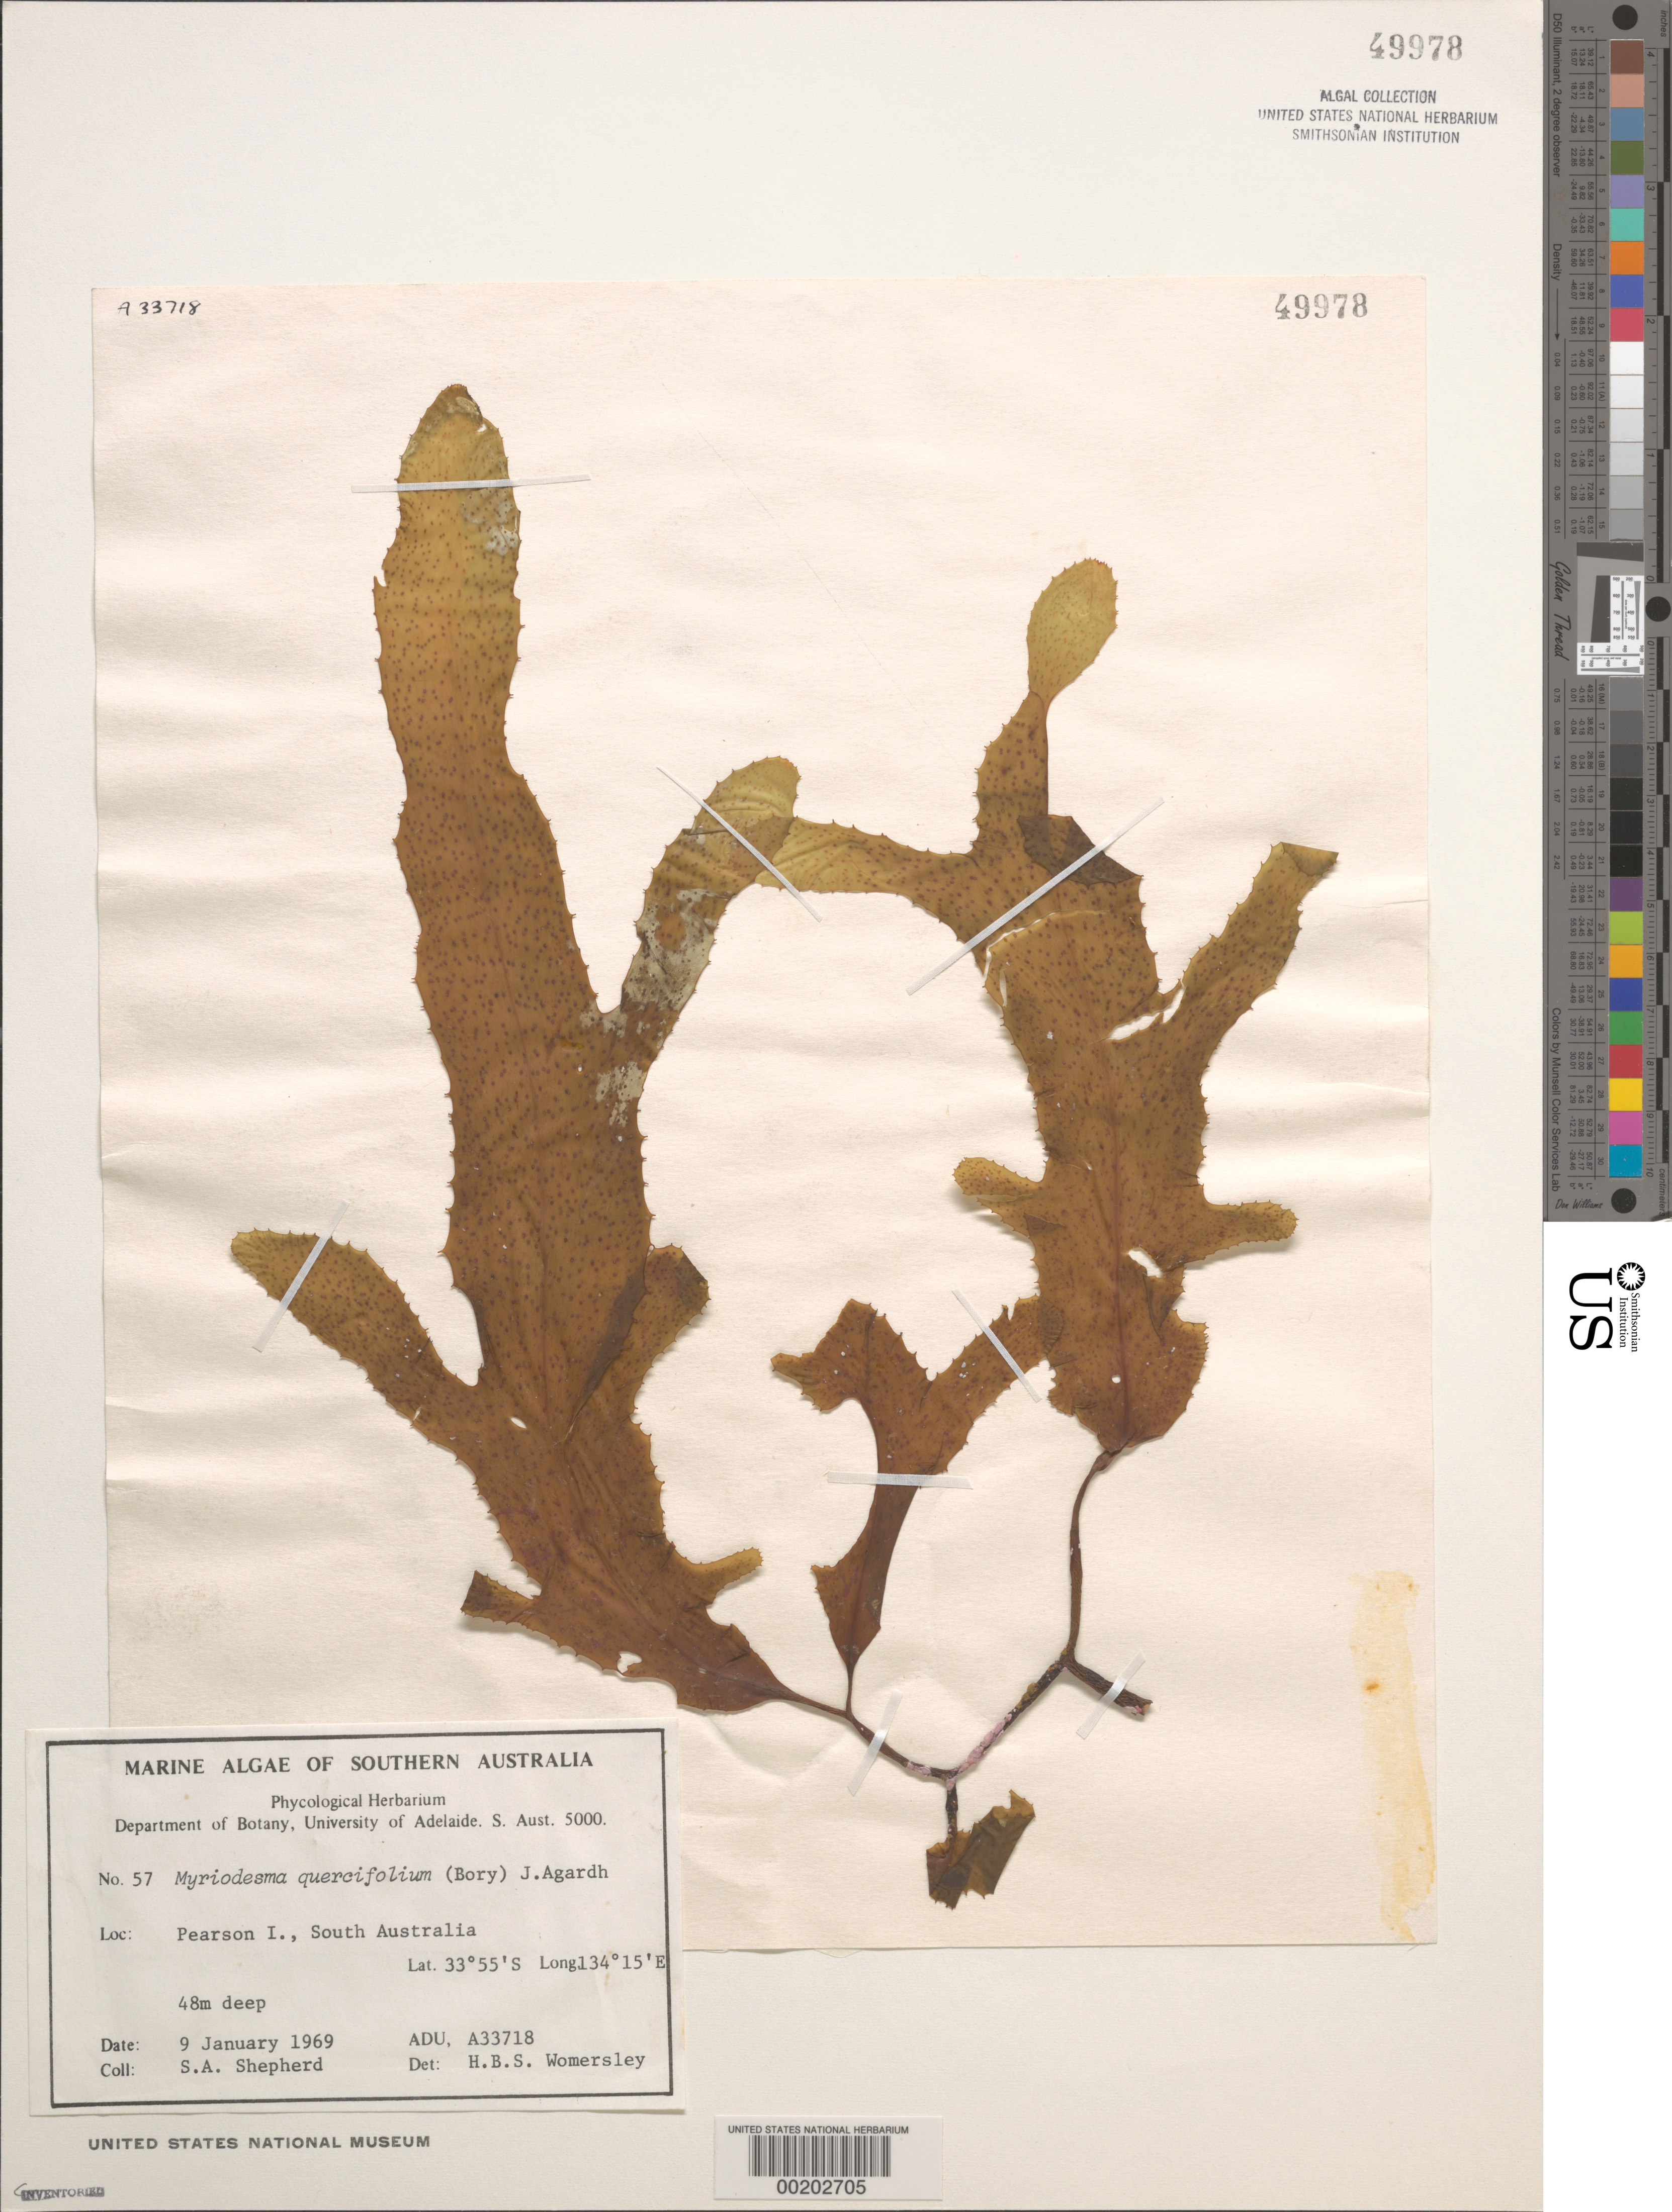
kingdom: Chromista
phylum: Ochrophyta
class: Phaeophyceae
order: Fucales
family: Sargassaceae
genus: Myriodesma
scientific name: Myriodesma quercifolium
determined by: Womersley, H. B. S.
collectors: S. Shepherd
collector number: ADU A33718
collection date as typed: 09 Jan 1969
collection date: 1969-01-09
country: Australia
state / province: South Australia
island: Pearson Island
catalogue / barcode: US 49978